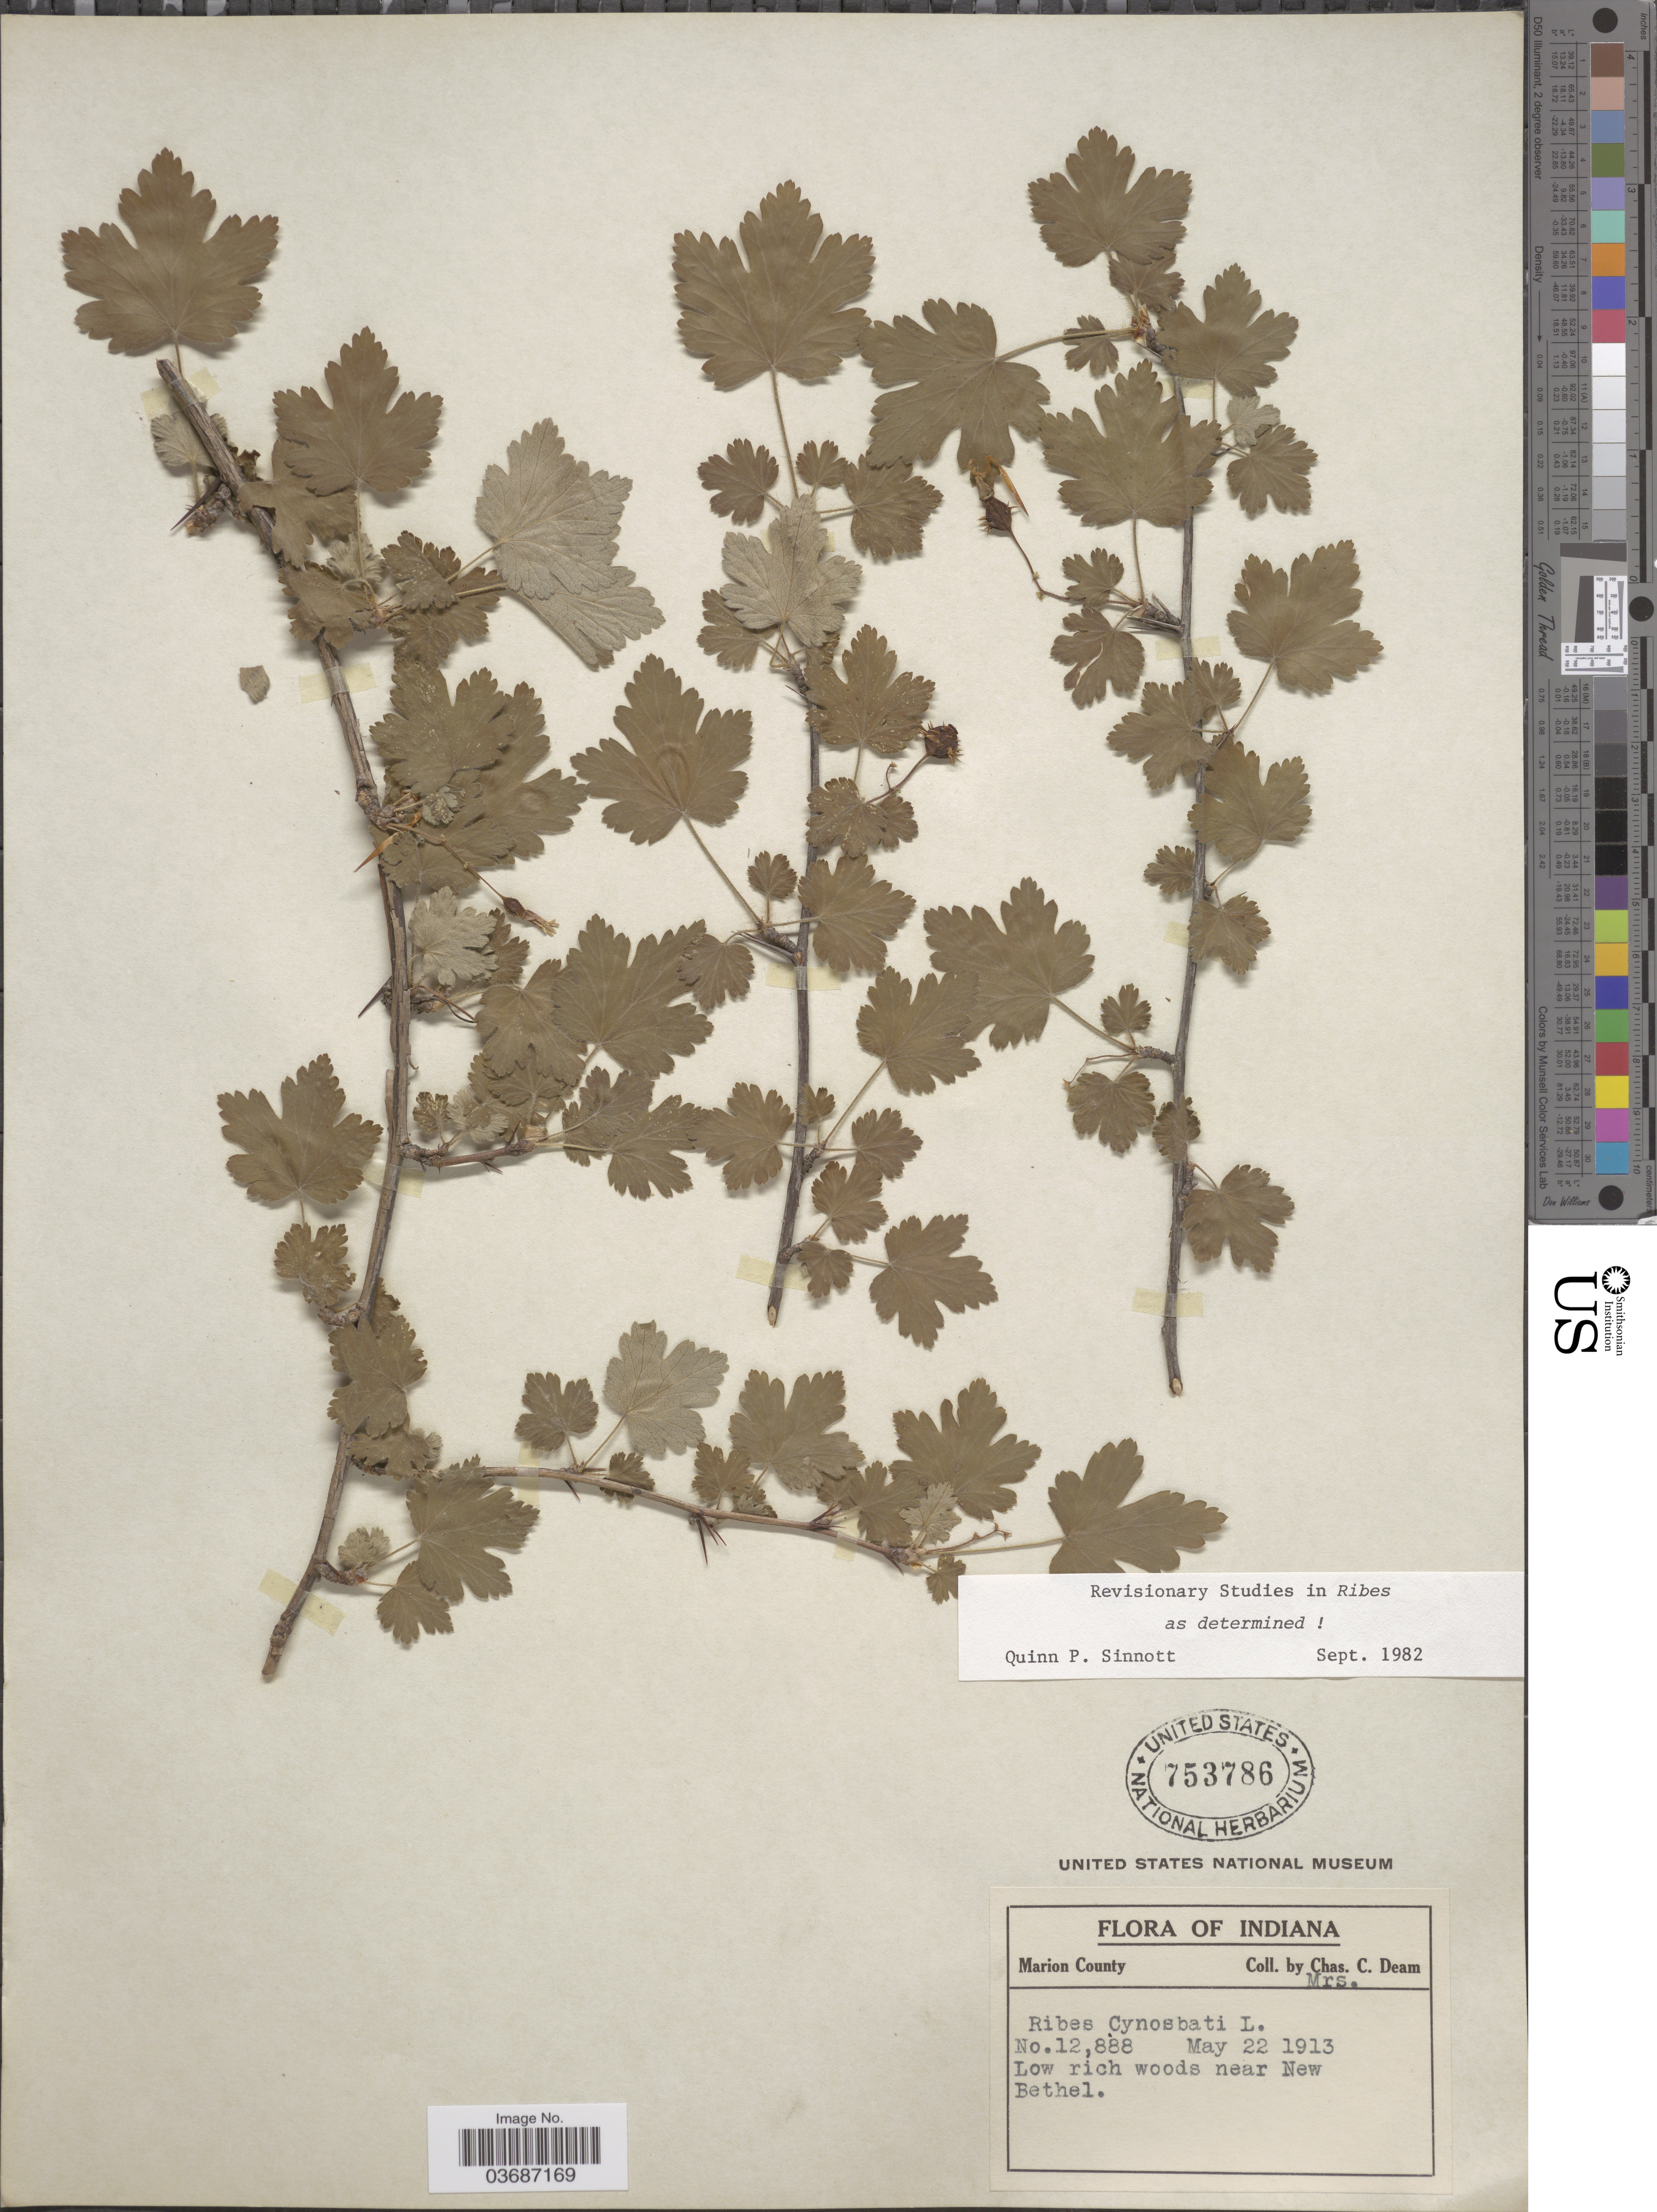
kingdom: Plantae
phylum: Tracheophyta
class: Magnoliopsida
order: Saxifragales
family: Grossulariaceae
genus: Ribes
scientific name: Ribes cynosbati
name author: L.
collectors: C. Deam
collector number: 12888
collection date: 1913-05-22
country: United States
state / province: Indiana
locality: Marion County. Low rich woods near New Bethel.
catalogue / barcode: US 753786